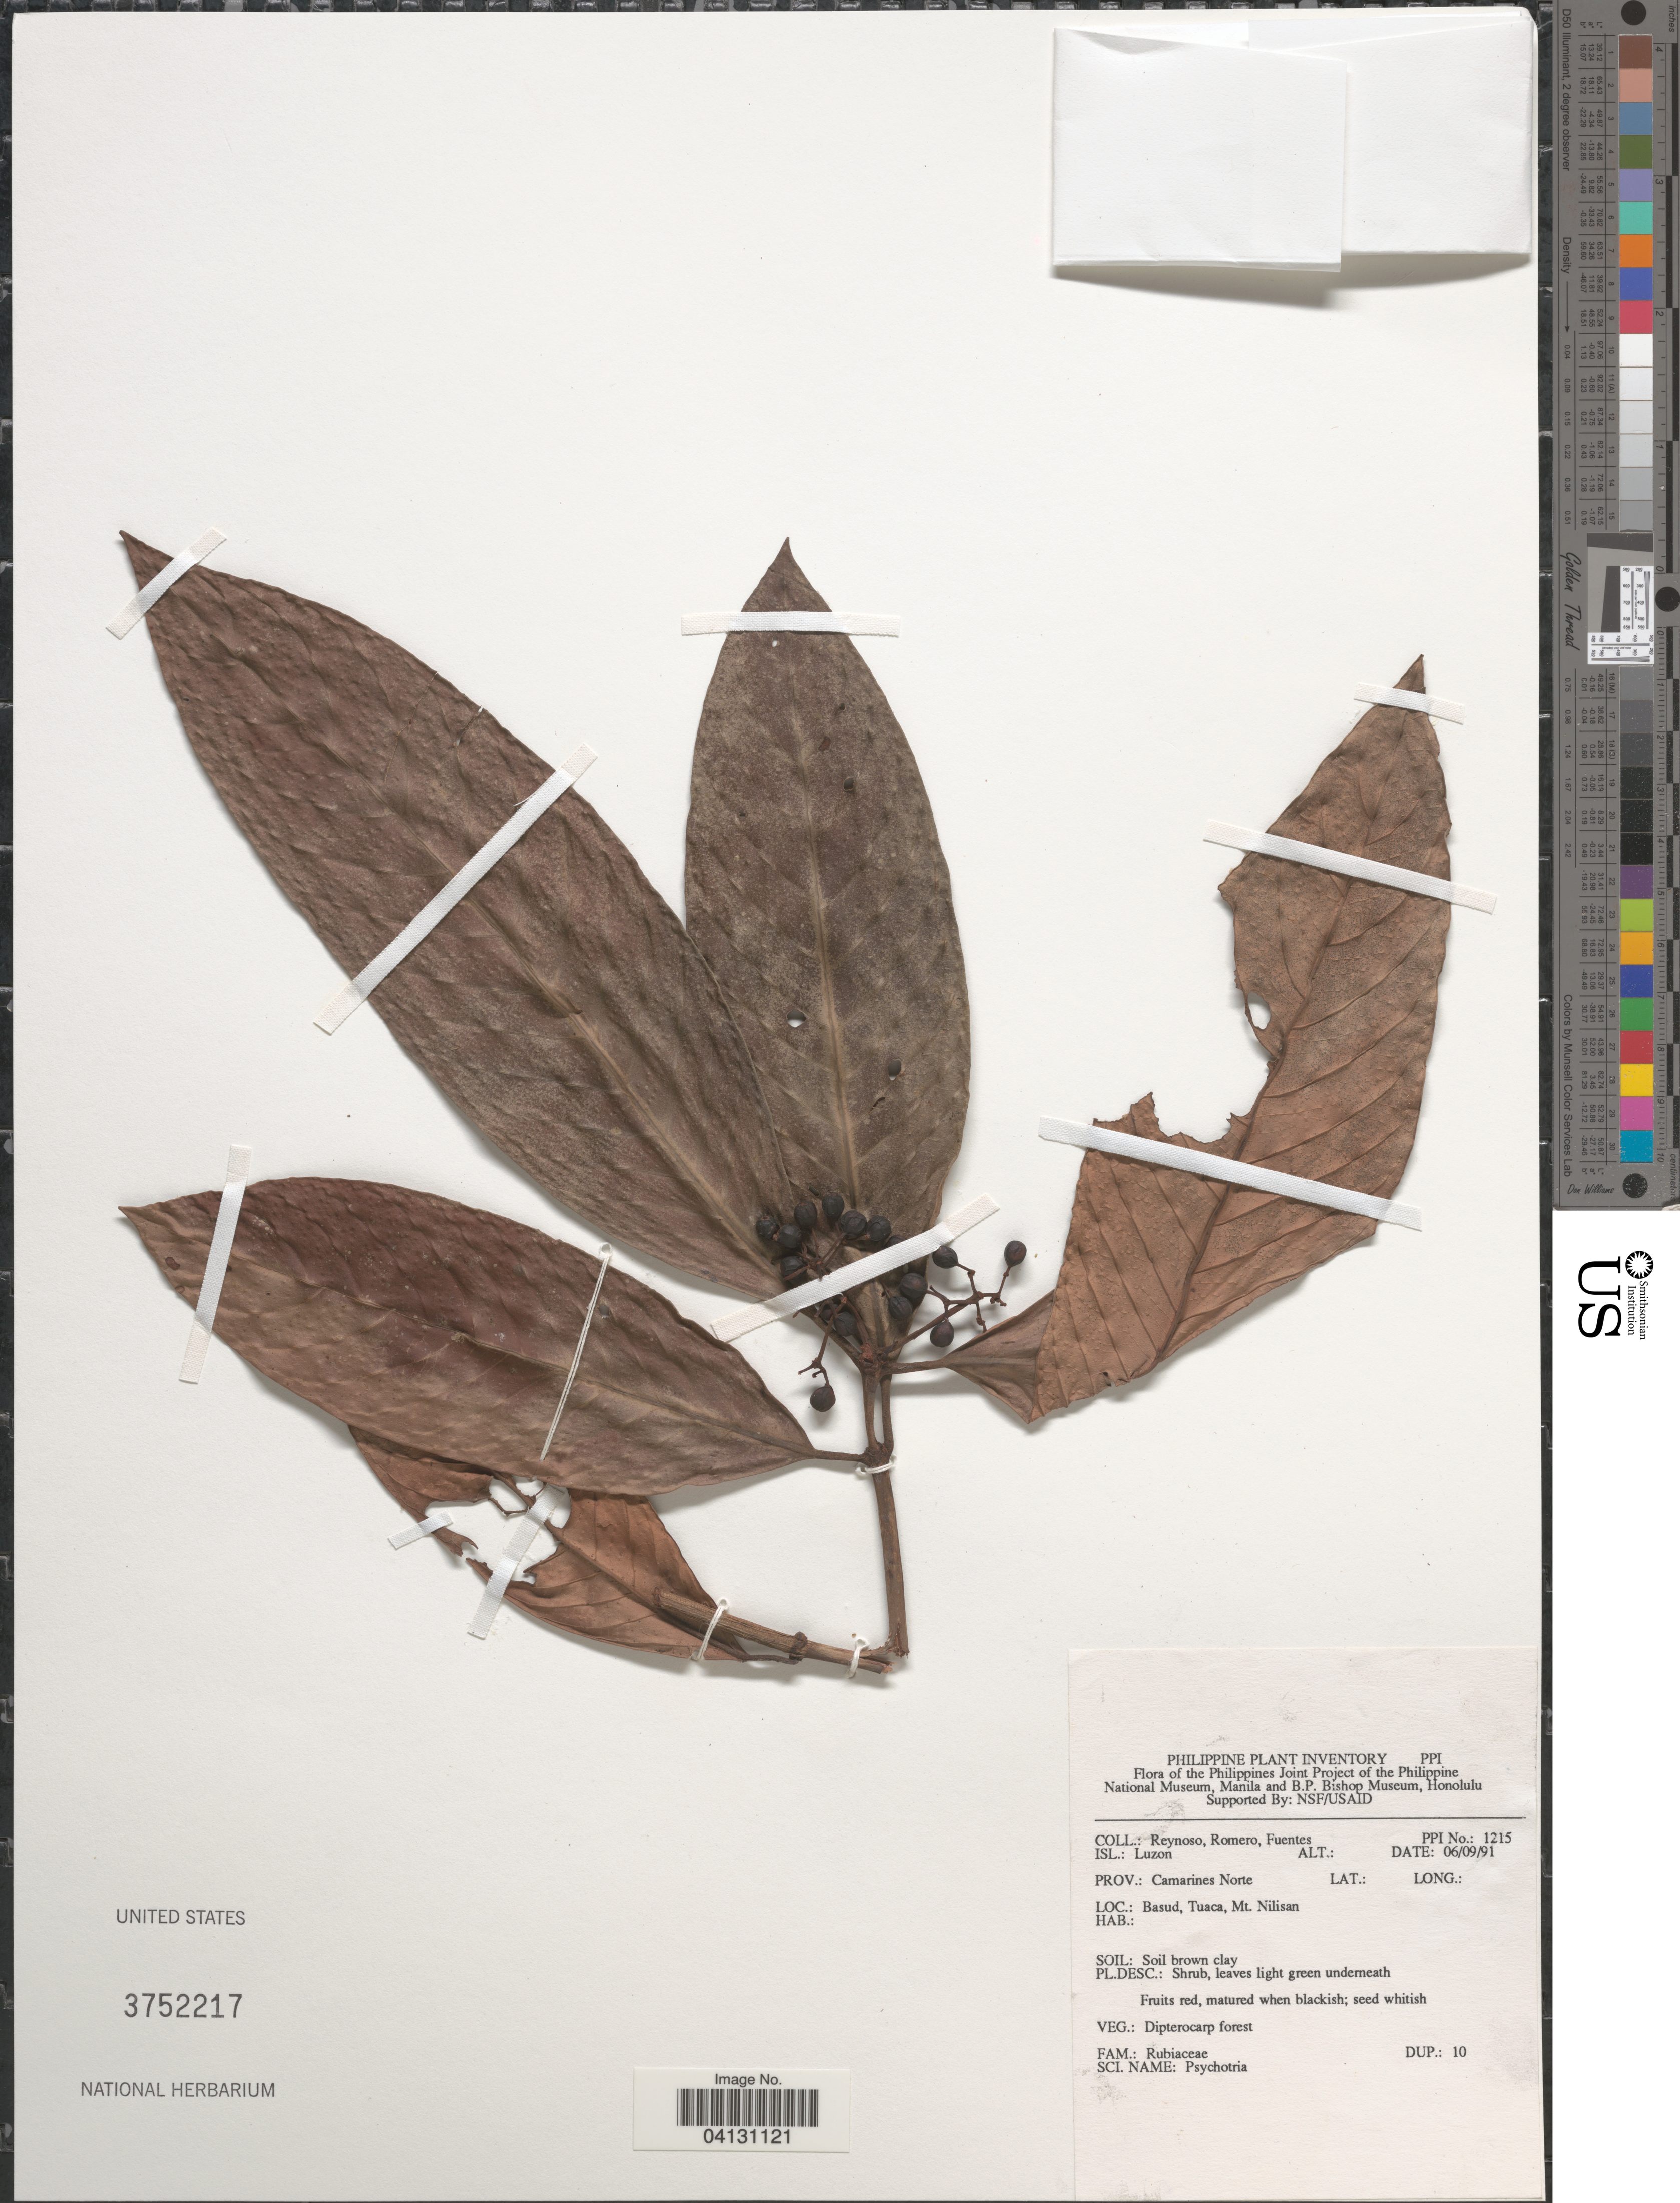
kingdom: Plantae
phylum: Tracheophyta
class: Magnoliopsida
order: Gentianales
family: Rubiaceae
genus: Psychotria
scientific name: Psychotria sp.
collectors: E. Reynoso, -. Romero & -. Fuentes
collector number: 1215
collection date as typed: Transcribed d/m/y: 6/9/91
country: Philippines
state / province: Bicol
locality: The Philippines Joint Project of the Philippines National Museum, Manila and B.P. Bishop Museum, Honolulu. Isl.: Luzon. Prov.: Camarines Norte. Basud, Tuaca, Mt. Nilisan.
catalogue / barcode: US 3752217